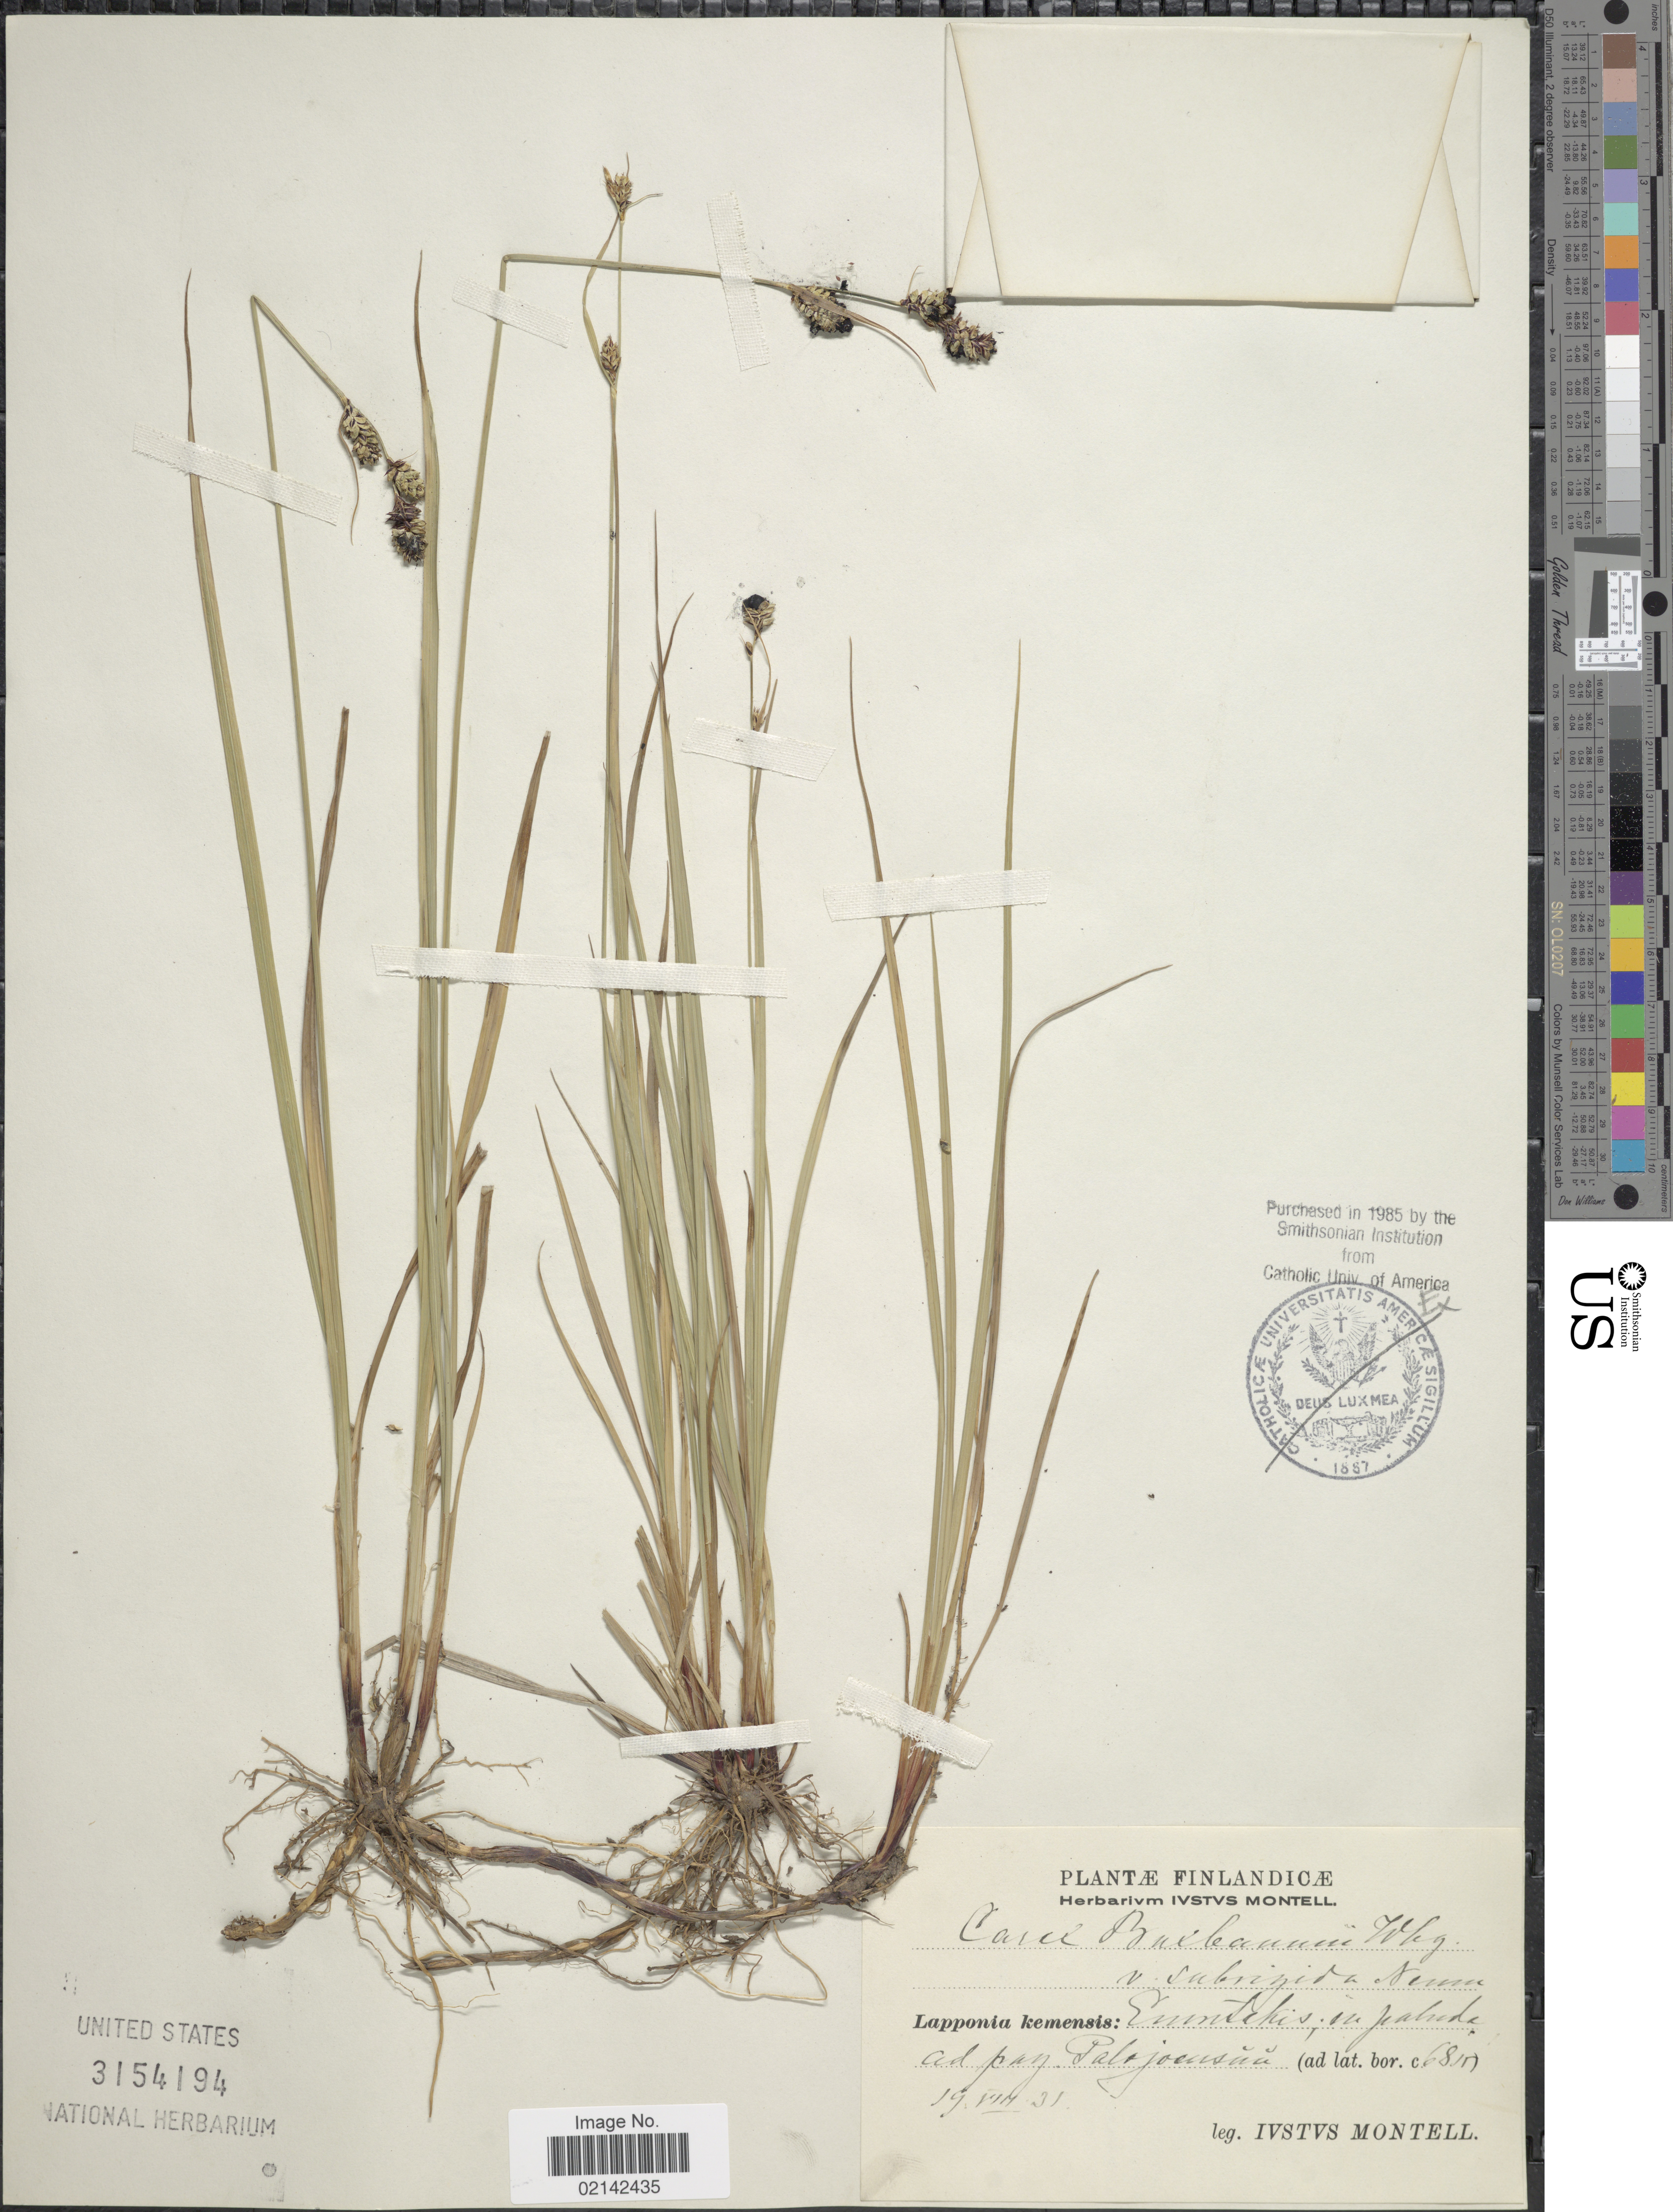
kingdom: Plantae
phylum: Tracheophyta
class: Liliopsida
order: Poales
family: Cyperaceae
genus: Carex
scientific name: Carex buxbaumii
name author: Wahlenb.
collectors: I. Montell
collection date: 1931-08-19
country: Finland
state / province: Lappi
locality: Lapponia kemensis: Enontekiensis, in palude ad pag. Palojoensuu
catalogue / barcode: US 3154194